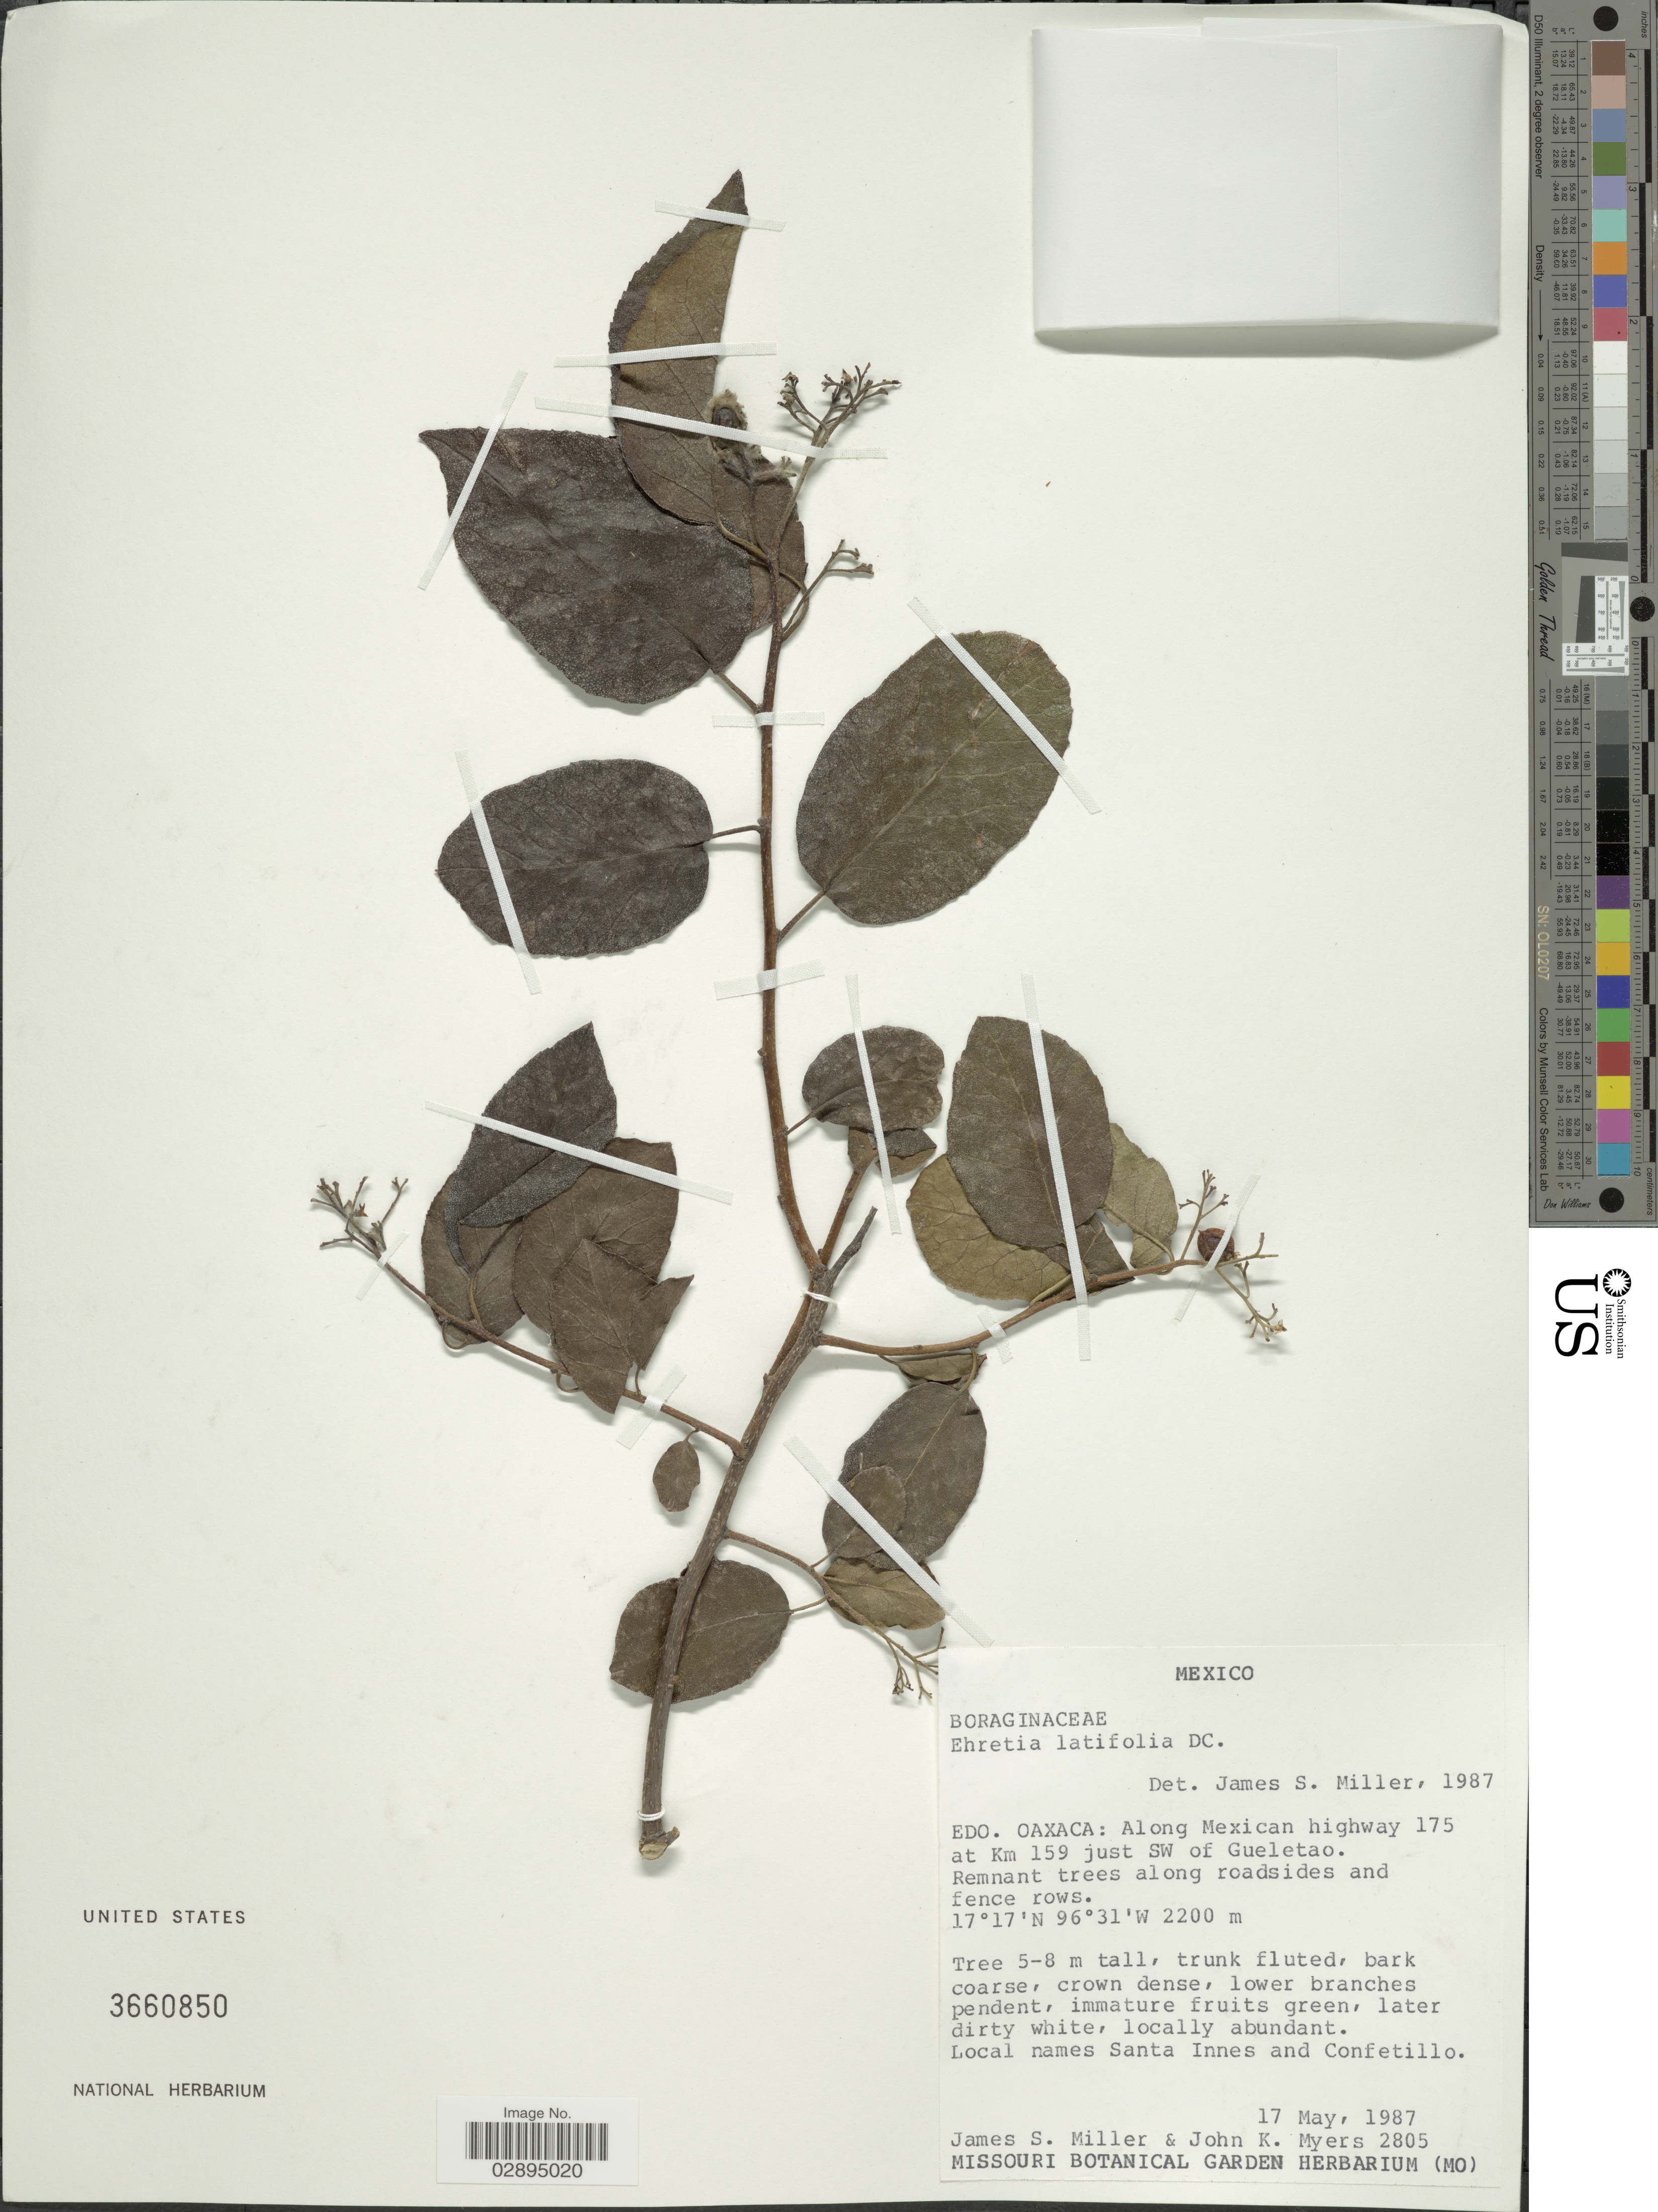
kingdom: Plantae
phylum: Tracheophyta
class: Magnoliopsida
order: Boraginales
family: Ehretiaceae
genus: Ehretia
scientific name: Ehretia latifolia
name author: DC.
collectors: J. S. Miller & J. Myers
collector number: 2805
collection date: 1987-05-17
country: Mexico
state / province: Oaxaca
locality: Edo. Oaxaca: Along Mexican highway 175 at Km 159 just SW of Gueletao.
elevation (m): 2200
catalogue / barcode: US 3660850